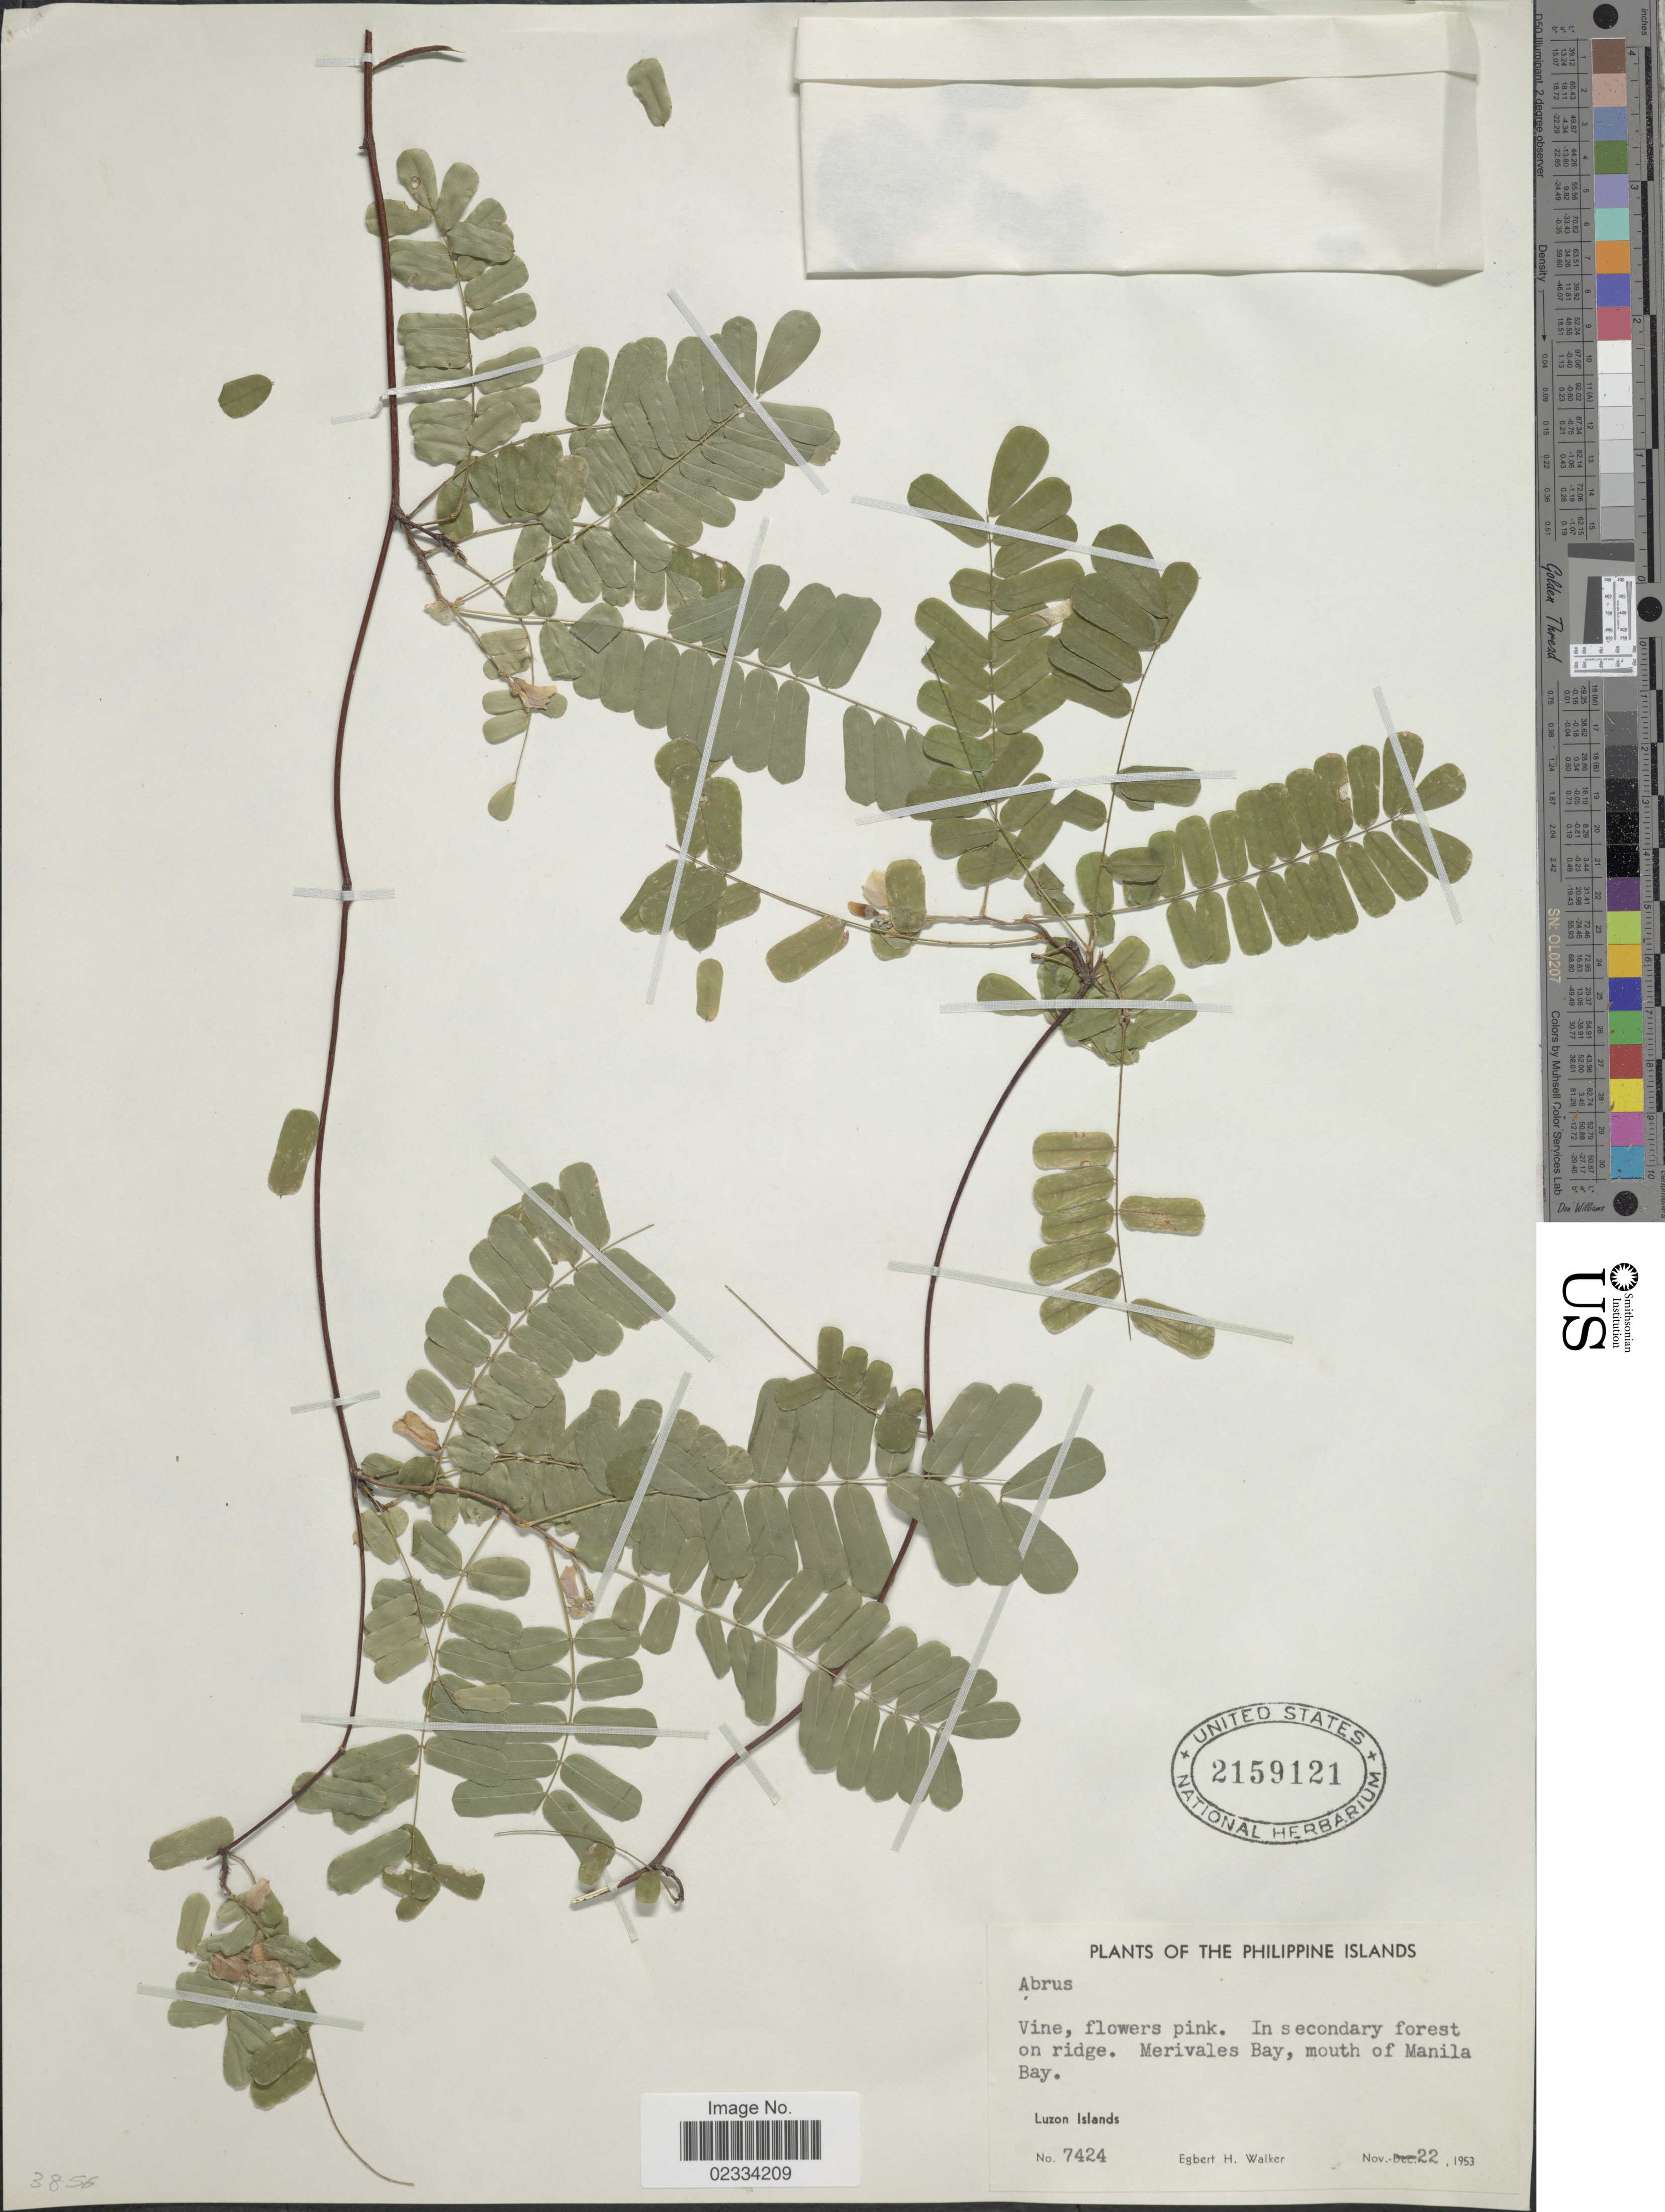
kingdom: Plantae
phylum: Tracheophyta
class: Magnoliopsida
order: Fabales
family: Fabaceae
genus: Abrus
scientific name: Abrus sp.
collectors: E. H. Walker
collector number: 7424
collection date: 1953-11-22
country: Philippines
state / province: Central Luzon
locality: Merivales Bay, mouth of Manila Bay. Luzon Islands.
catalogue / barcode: US 2159121